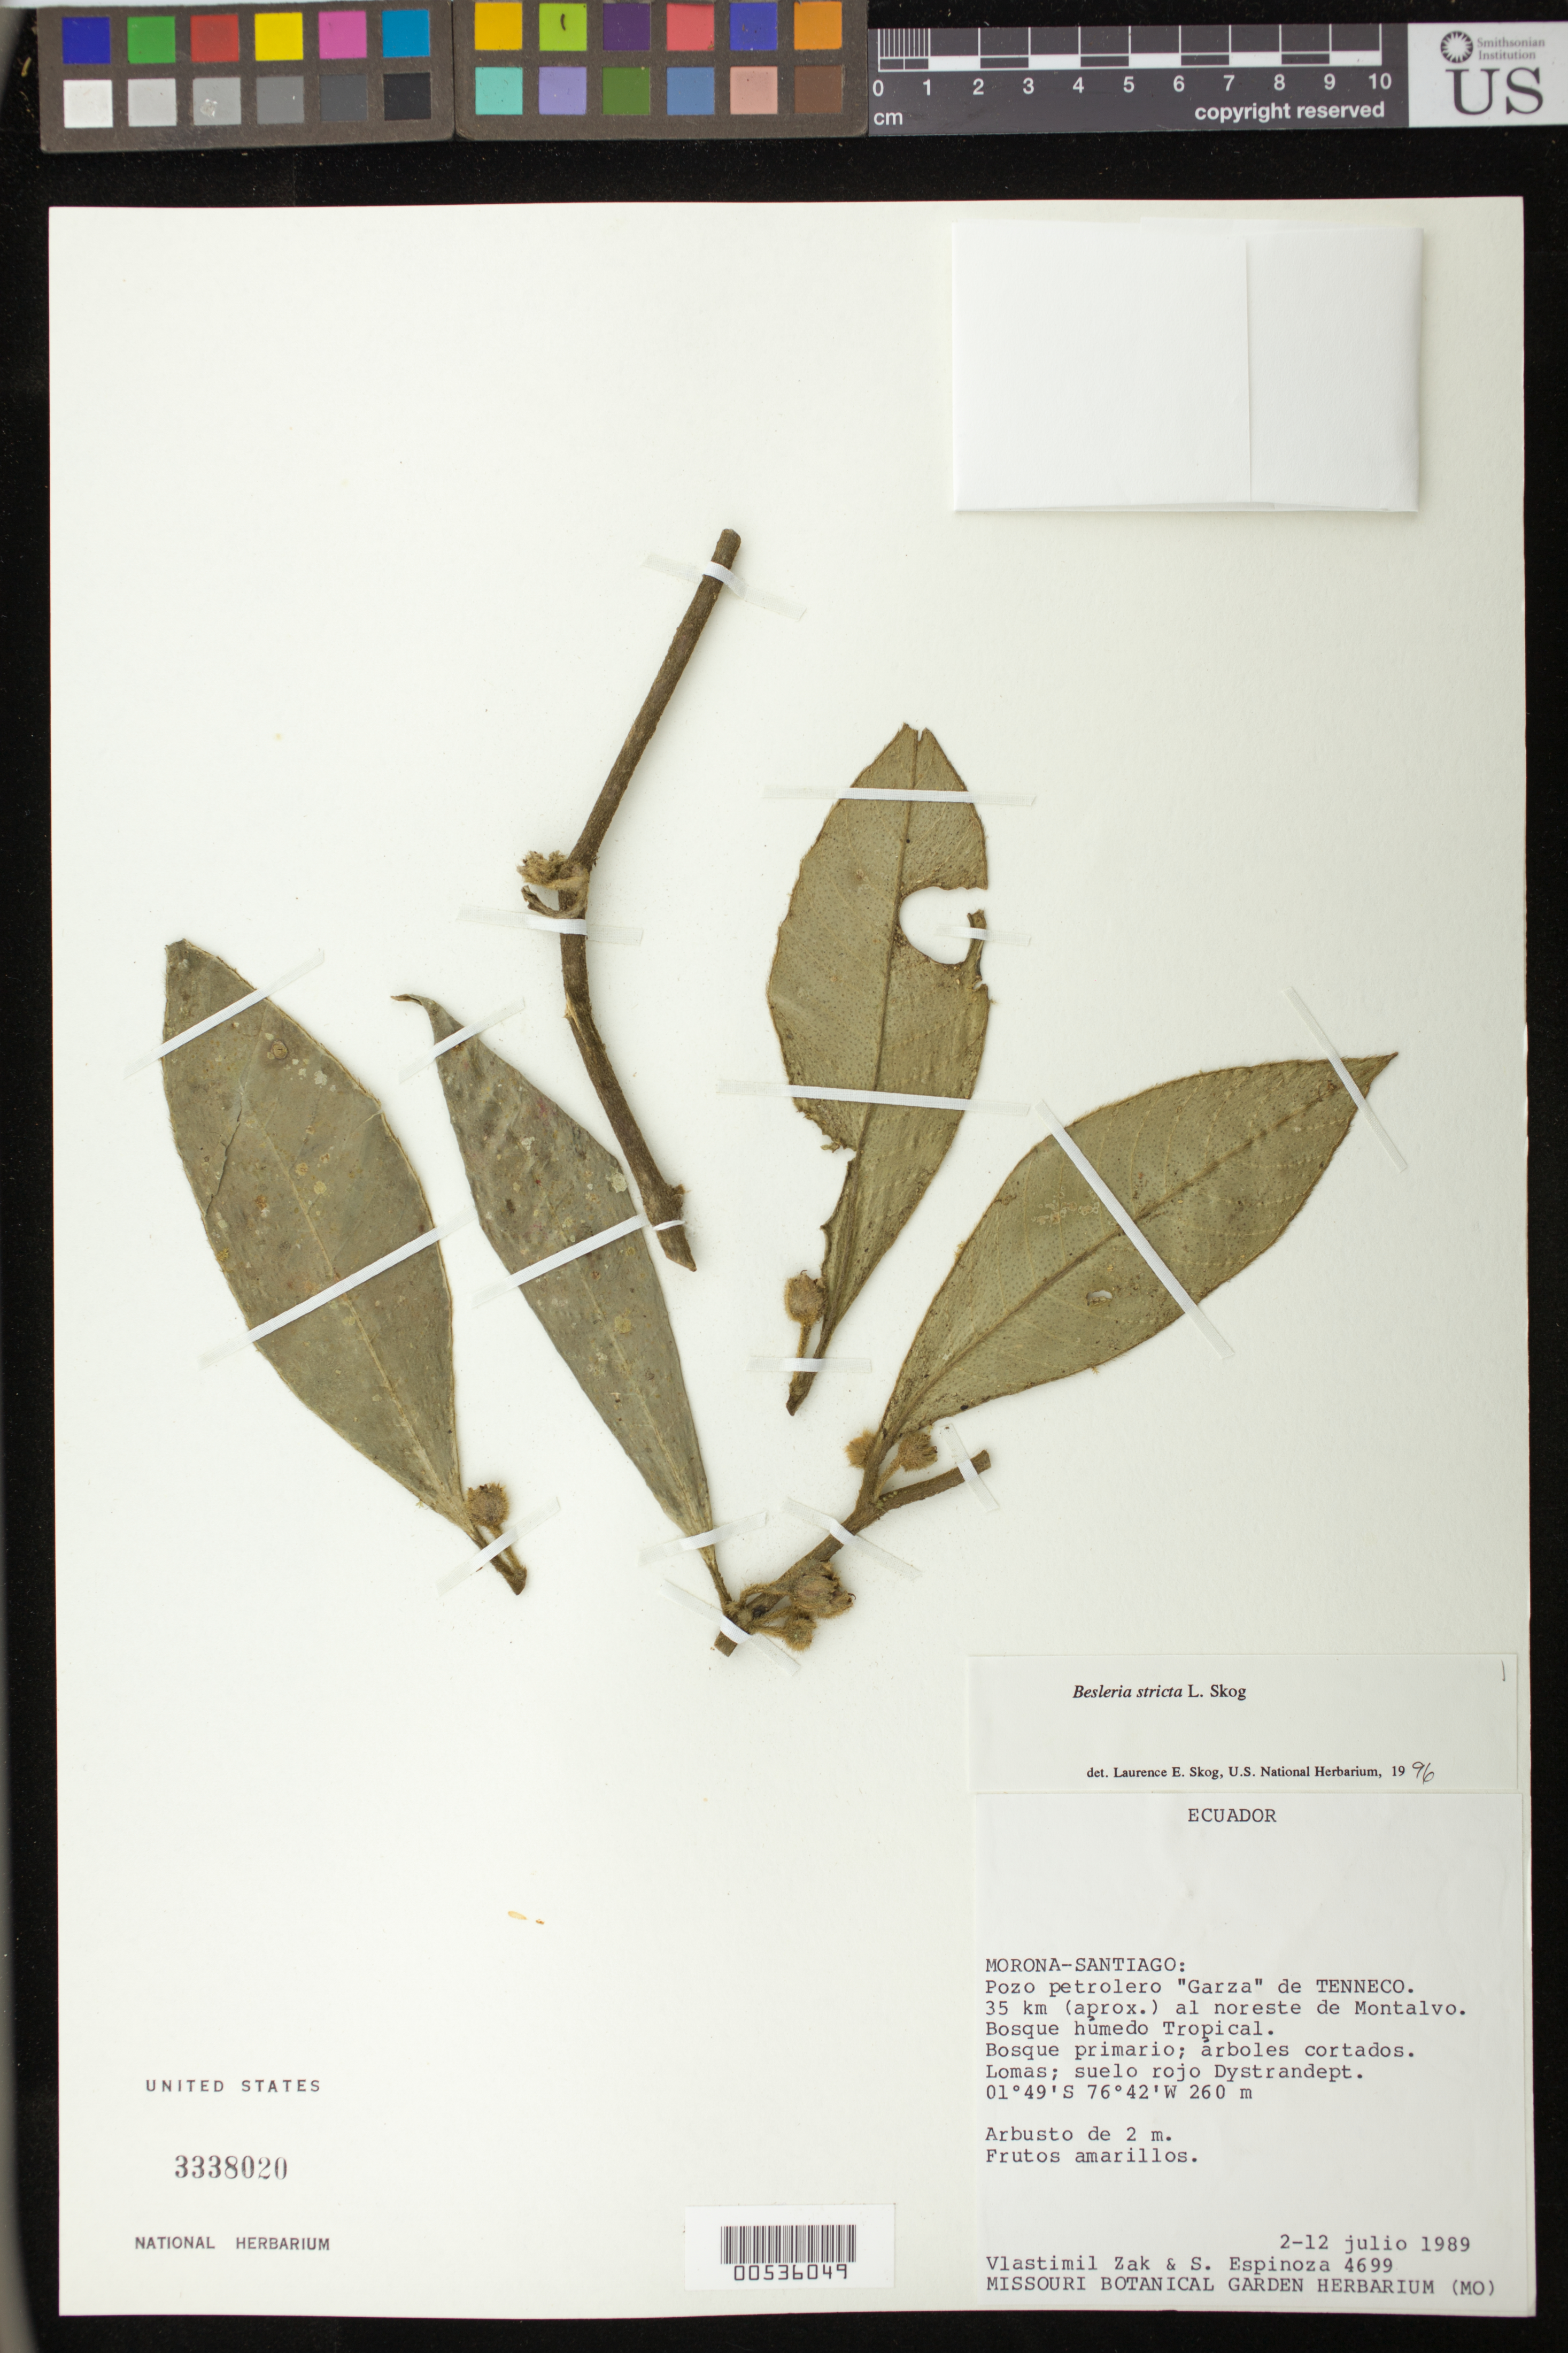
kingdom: Plantae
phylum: Tracheophyta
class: Magnoliopsida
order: Lamiales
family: Gesneriaceae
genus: Besleria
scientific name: Besleria stricta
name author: L.E. Skog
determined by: Skog, Laurence E.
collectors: V. Zak & S. Espinoza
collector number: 4699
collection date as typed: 2-12 Jul 1989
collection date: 1989-07-02/1989-07-12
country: Ecuador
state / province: Morona-Santiago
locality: Pozo petrolero "Garza" de TENNECO; 35 km (aprox.) al noreste de Montalvo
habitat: Bosque húmedo tropical; bosque primario; árboles cortados; Lomas; suelo rojo Dystrandept.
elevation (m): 260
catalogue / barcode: US 3338020